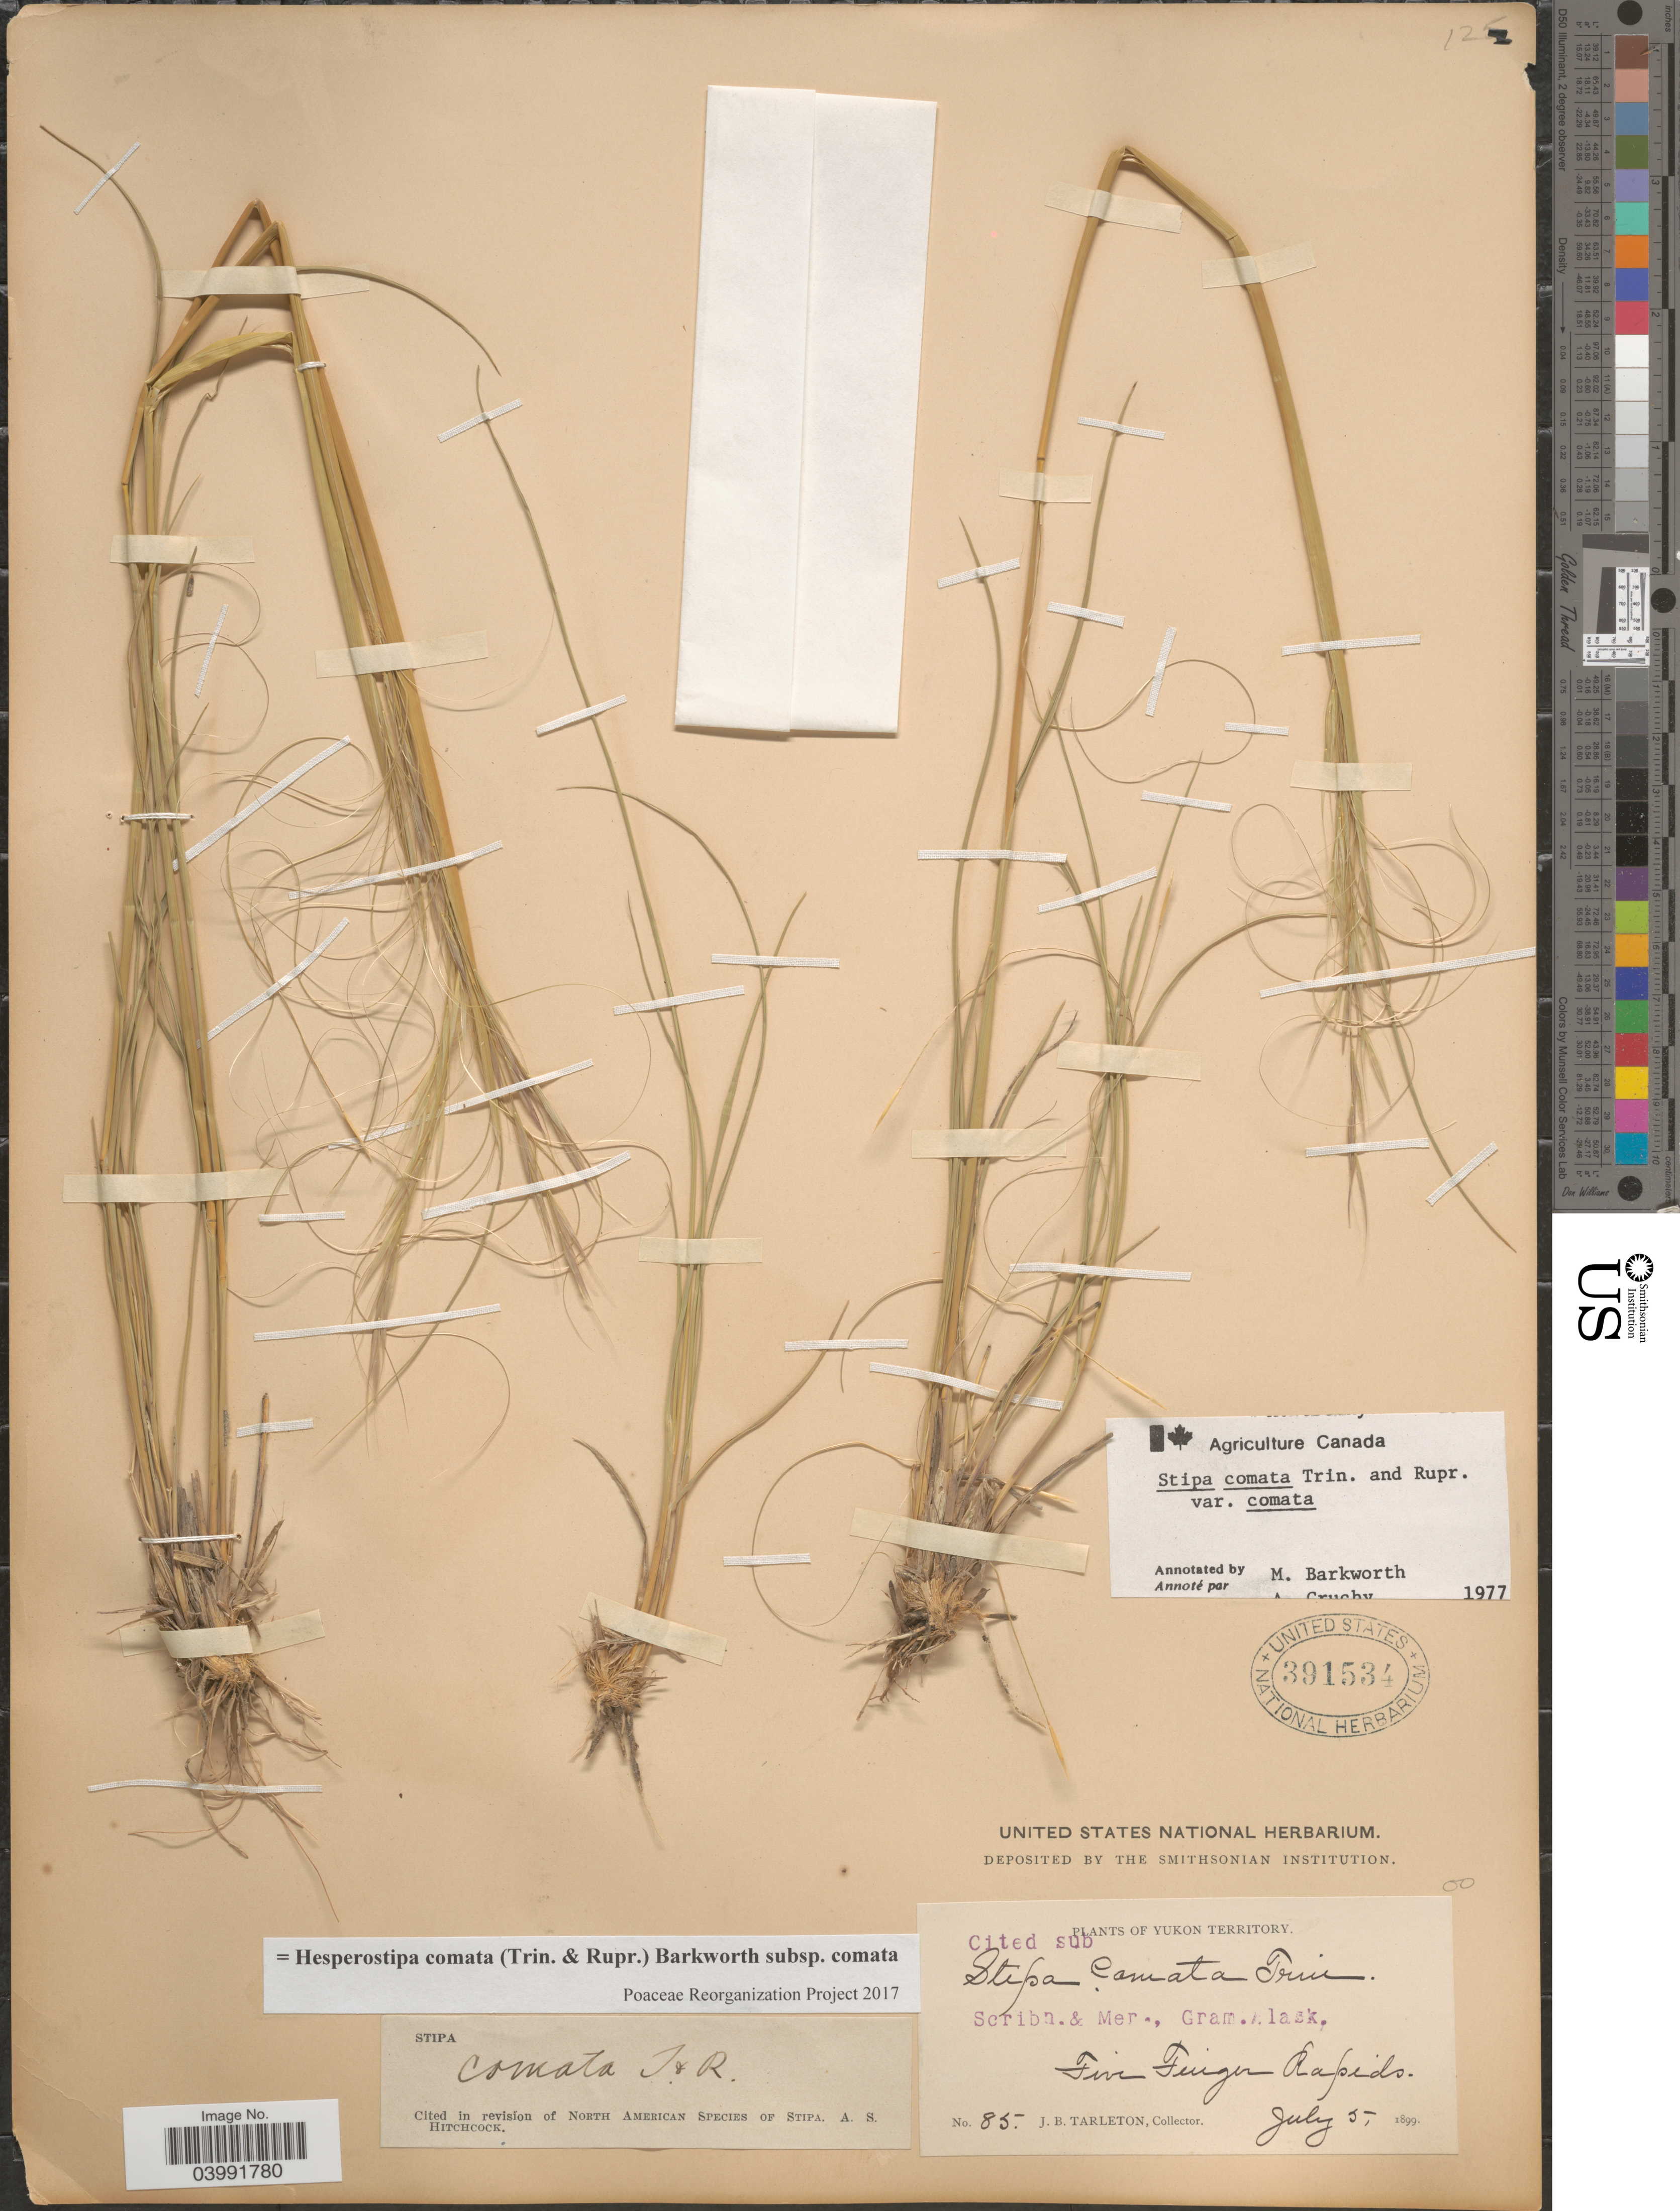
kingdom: Plantae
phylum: Tracheophyta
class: Liliopsida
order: Poales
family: Poaceae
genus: Hesperostipa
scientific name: Hesperostipa comata subsp. comata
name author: (Trin. & Rupr.) Barkworth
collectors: J. Tarleton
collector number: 85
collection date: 1899-07-05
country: Canada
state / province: Yukon Territory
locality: Five Finger Rapids.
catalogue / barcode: US 391534